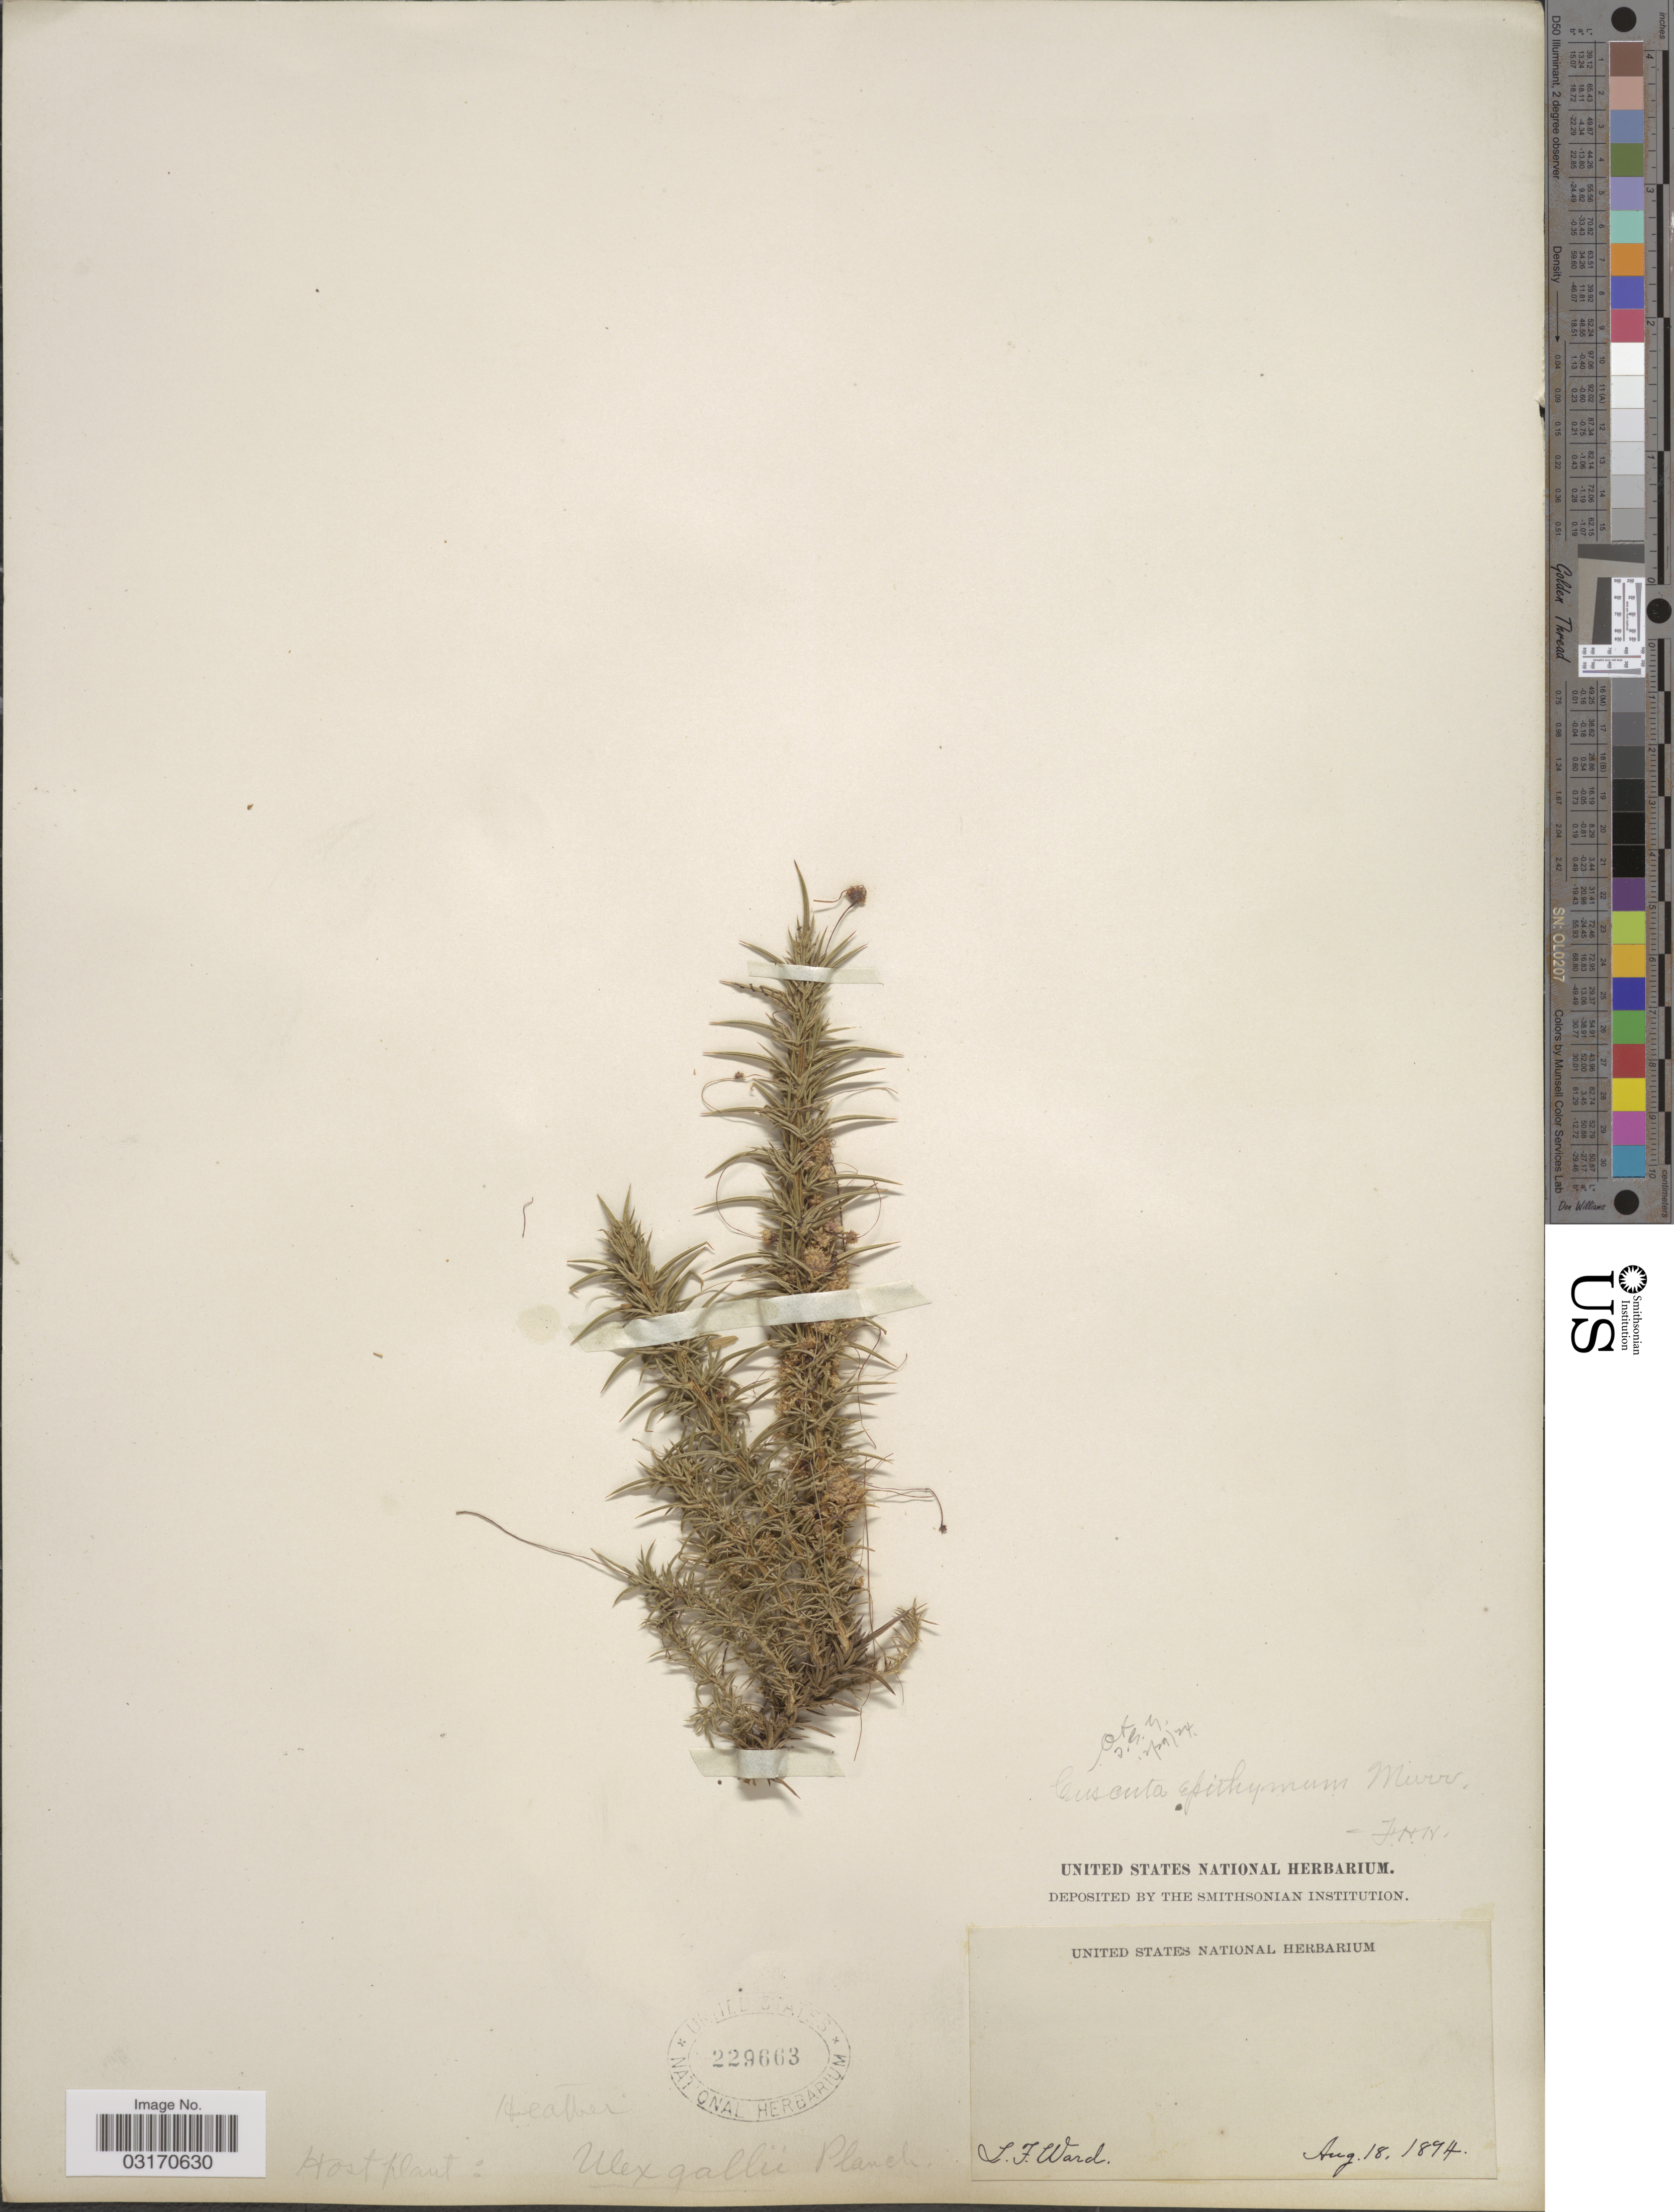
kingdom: Plantae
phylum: Tracheophyta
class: Magnoliopsida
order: Solanales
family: Convolvulaceae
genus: Cuscuta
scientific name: Cuscuta epithymum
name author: Murray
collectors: L. Ward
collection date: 1894-08-18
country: United States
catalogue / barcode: US 229663